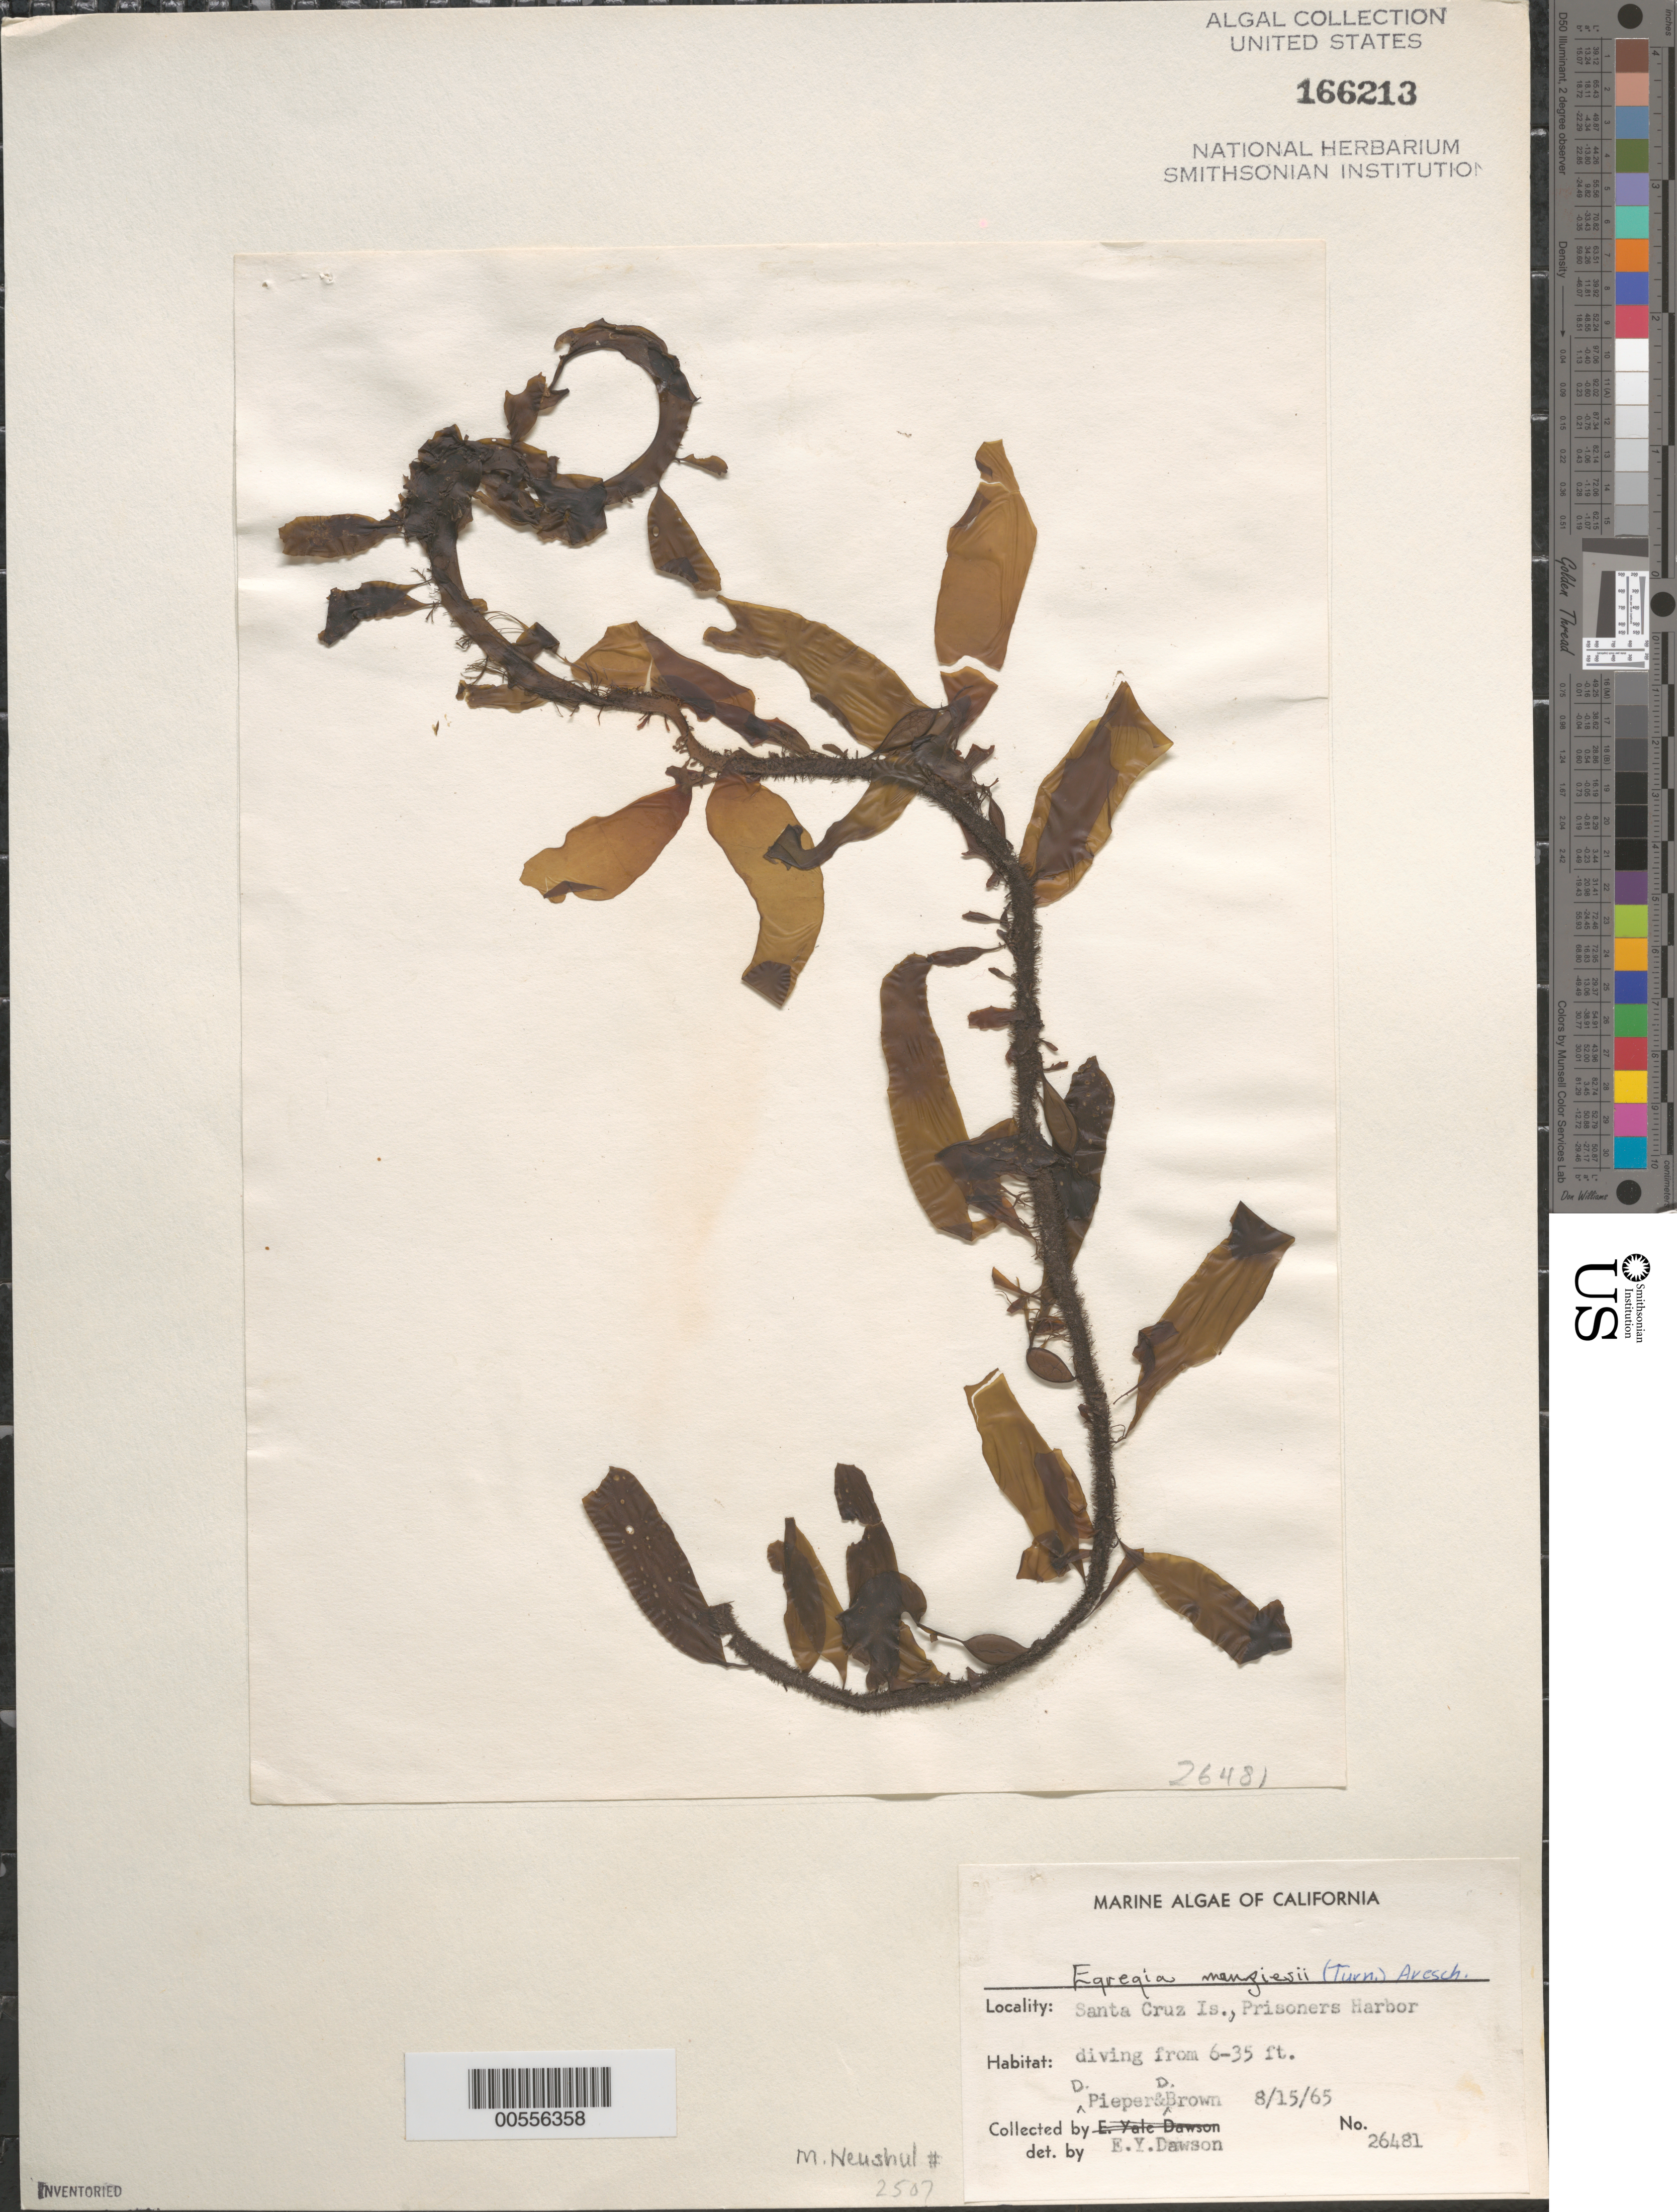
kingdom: Chromista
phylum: Ochrophyta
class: Phaeophyceae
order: Laminariales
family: Lessoniaceae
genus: Egregia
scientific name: Egregia menziesii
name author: (Turner) Aresch.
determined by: Dawson, E. Y.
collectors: D. Pieper & D. Brown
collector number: Neushul 2507 & EYD 26481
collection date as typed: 15 Aug 1965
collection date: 1965-08-15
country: United States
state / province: California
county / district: Santa Barbara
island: Santa Cruz Island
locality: Prisoners Harbor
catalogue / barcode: US 166213